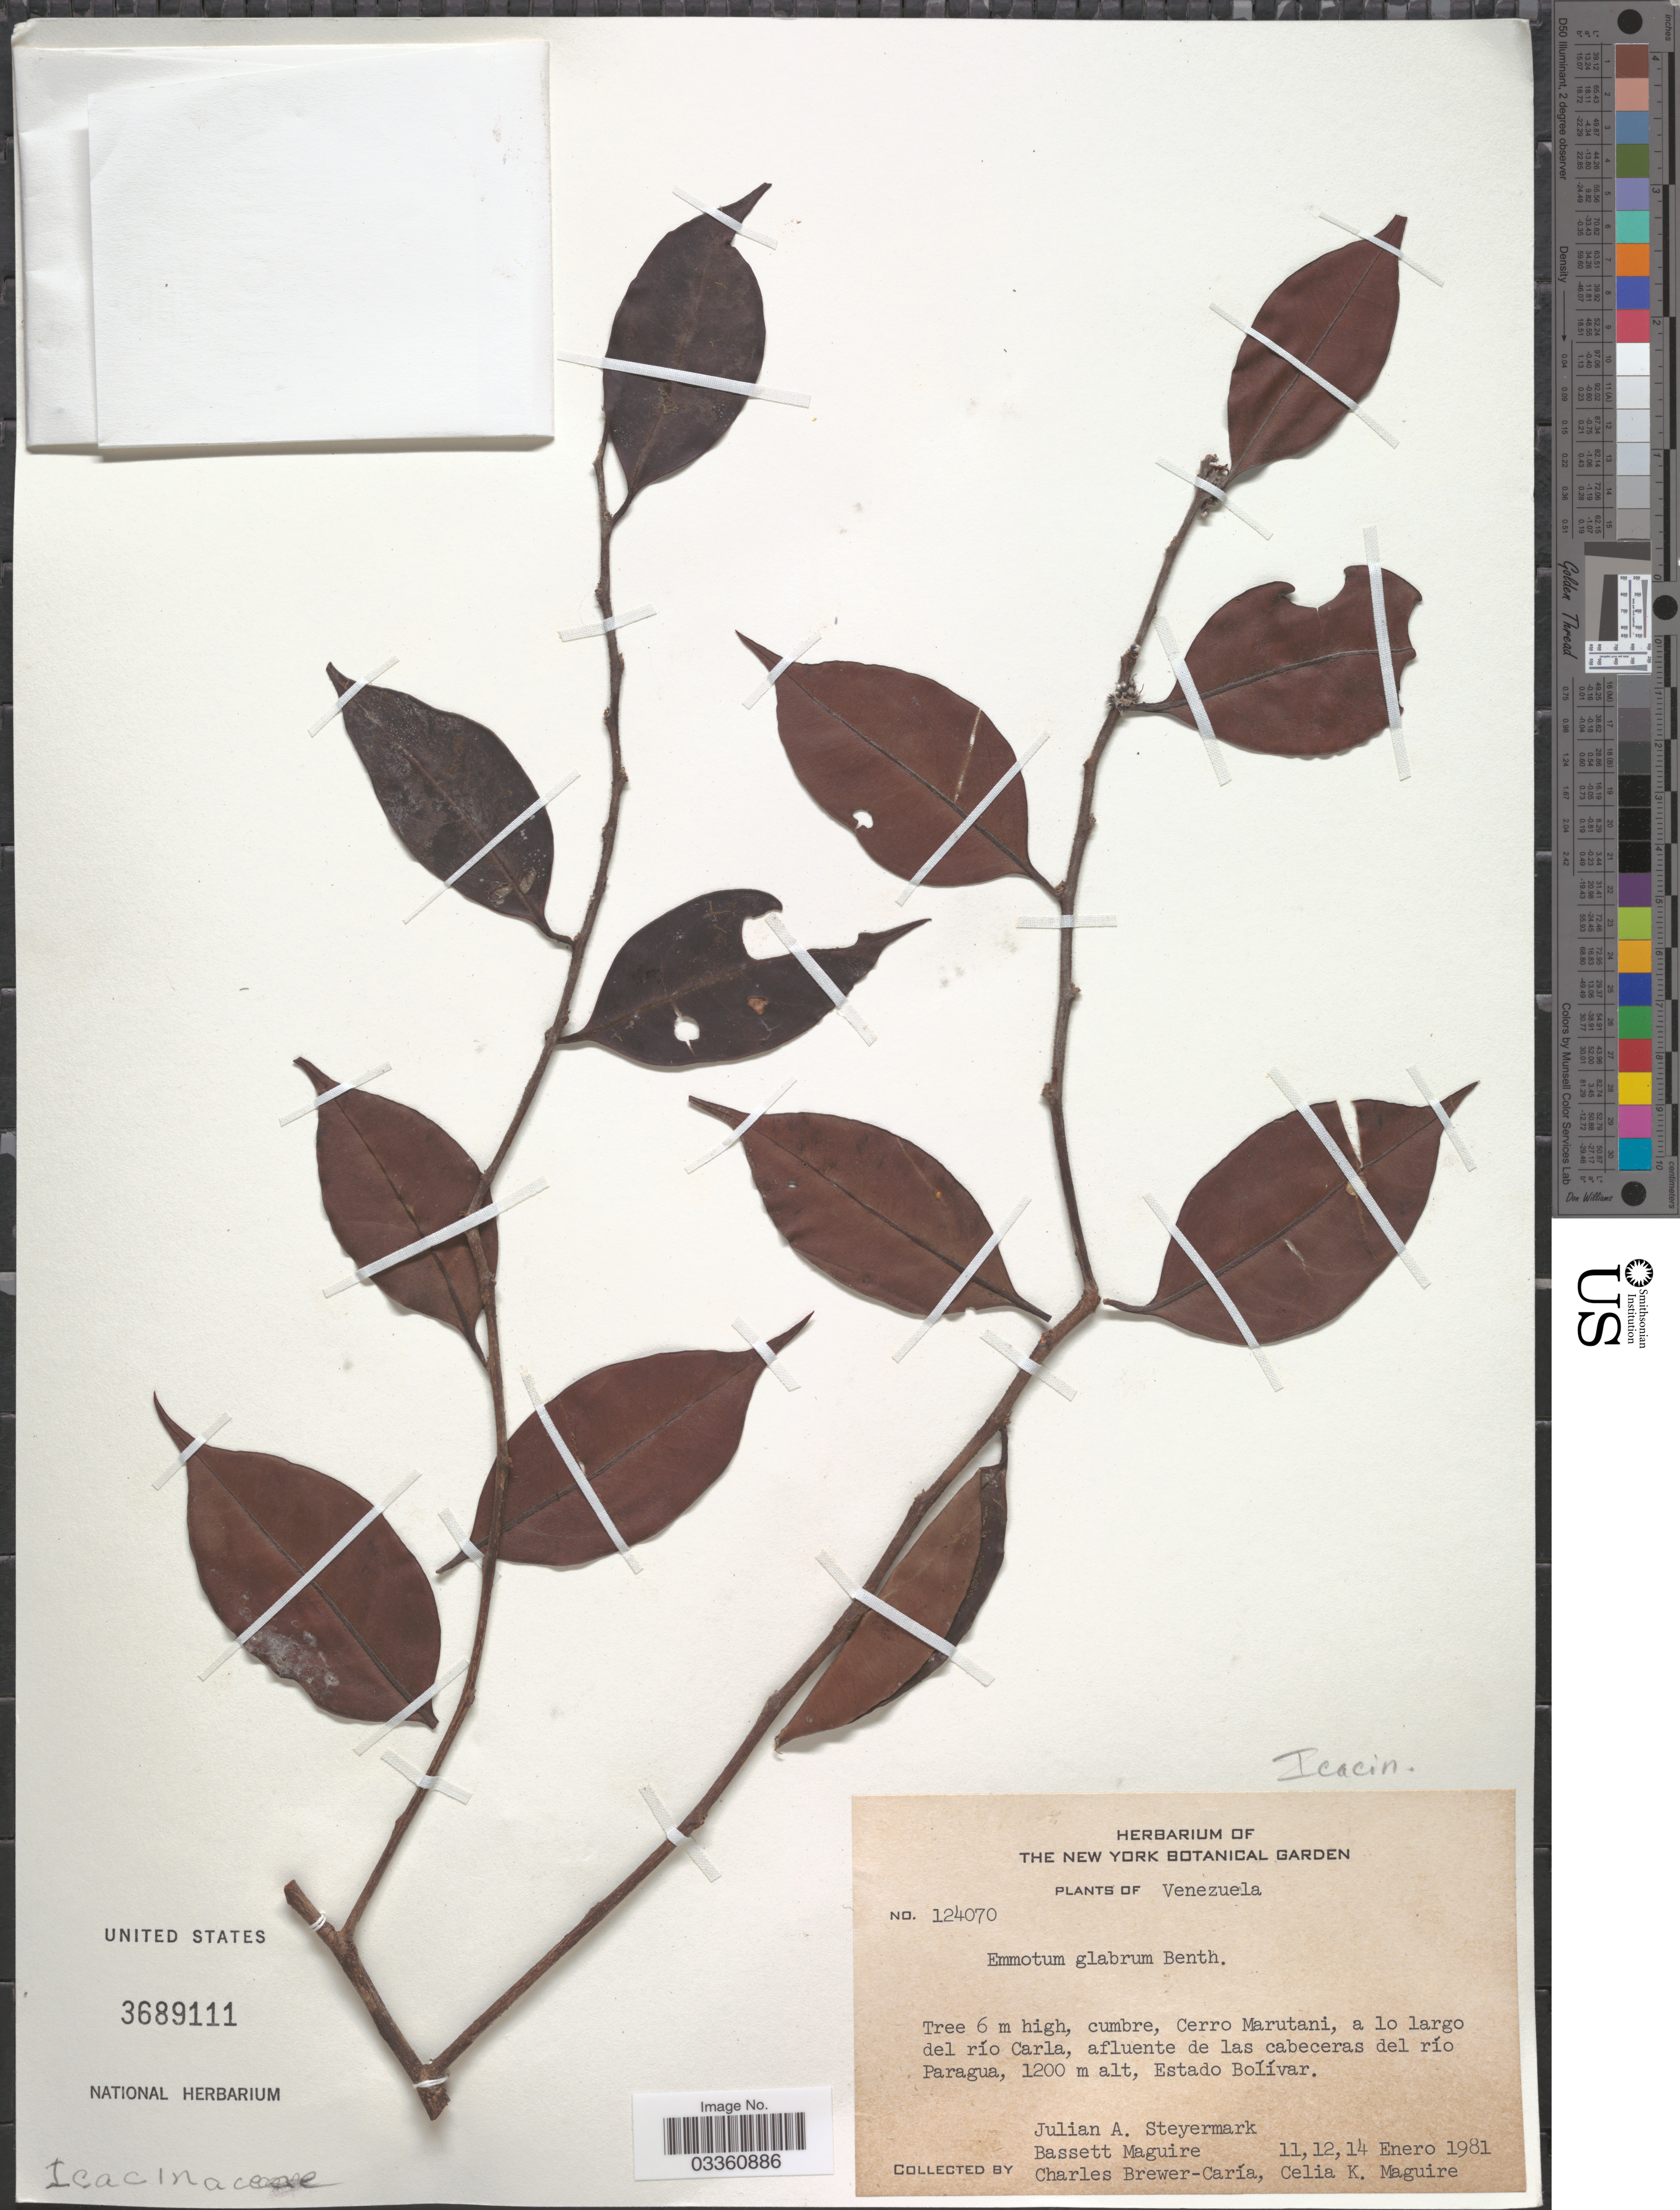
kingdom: Plantae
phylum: Tracheophyta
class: Magnoliopsida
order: Metteniusales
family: Metteniusaceae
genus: Emmotum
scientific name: Emmotum glabrum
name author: Benth. ex Miers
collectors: J. Steyermark, B. Maguire, C. Brewer-Caría & C. K. Maguire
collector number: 124070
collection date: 1981-01-11/1981-01-14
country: Venezuela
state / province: Bolivar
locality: Cerro Marutani, a lo largo del río Carla, afluente de las cabeceras del río Paragua.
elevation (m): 1200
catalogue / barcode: US 3689111